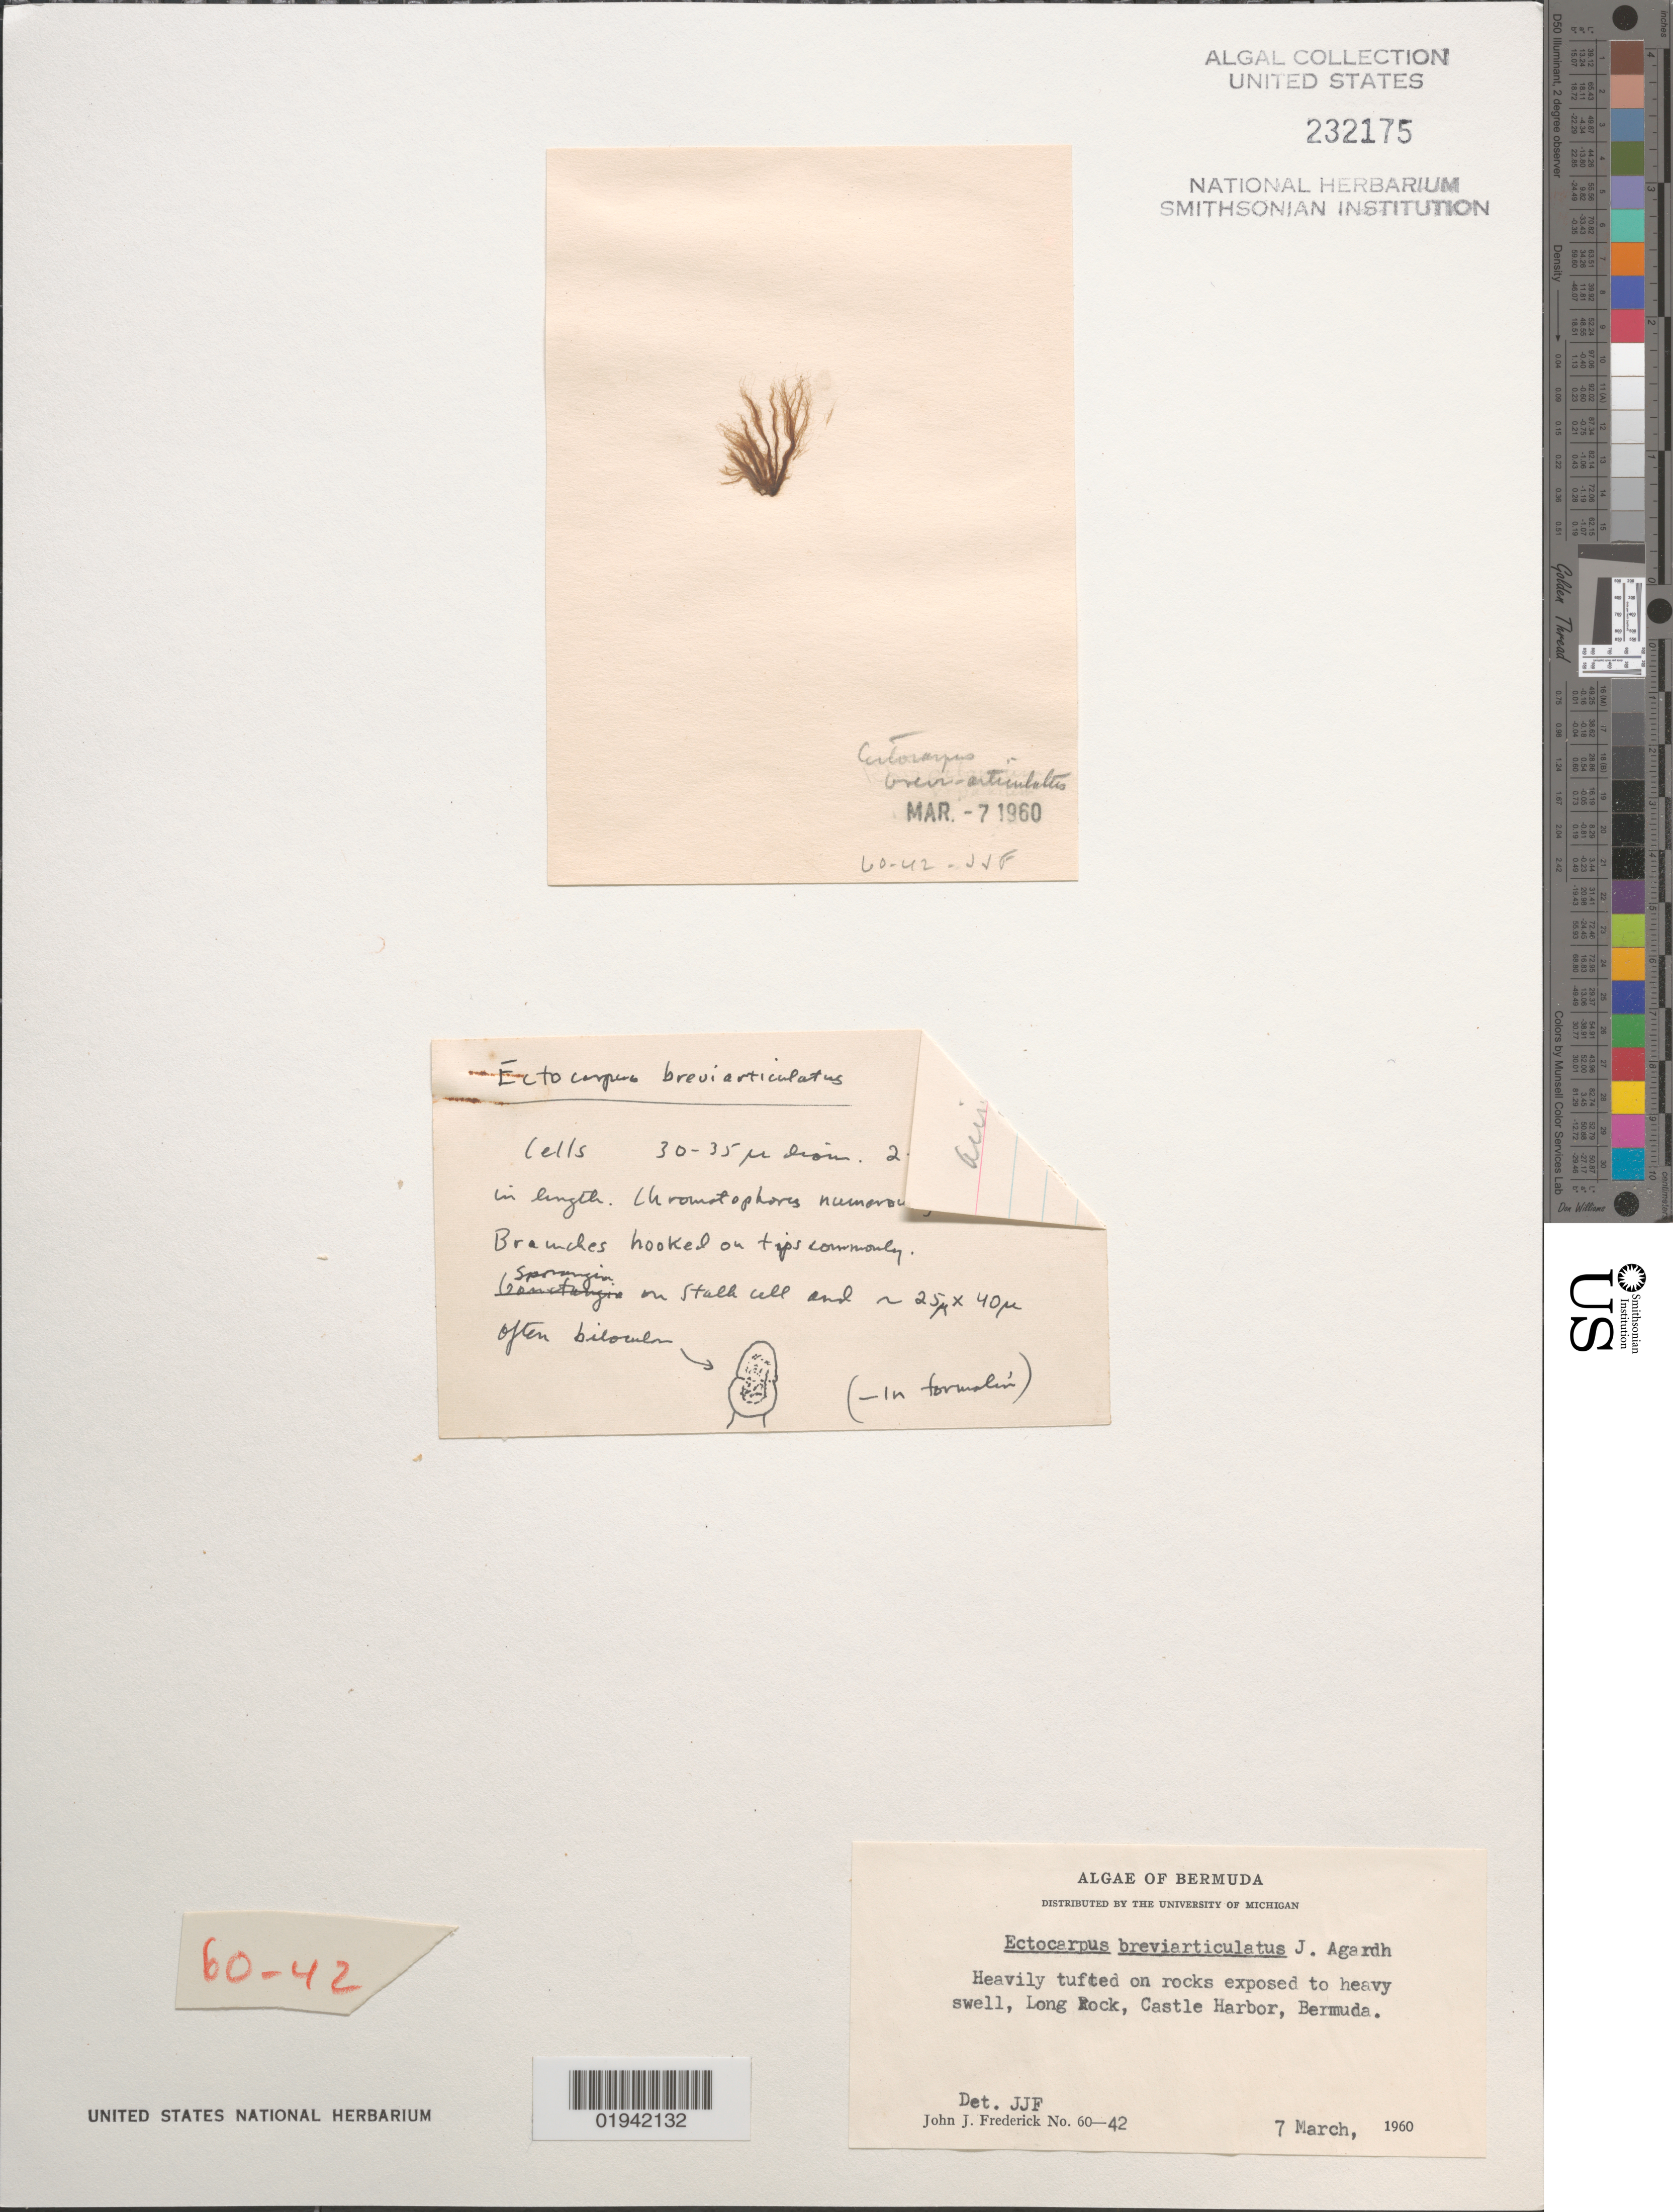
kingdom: Chromista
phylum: Ochrophyta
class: Phaeophyceae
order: Scytothamnales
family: Asteronemataceae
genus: Asteronema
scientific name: Asteronema breviarticulatum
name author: (J. Agardh) Ouriques & Bouzon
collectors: J. Frederick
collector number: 60-42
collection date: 1960-03-07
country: Bermuda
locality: Long Rock, Castle Harbor.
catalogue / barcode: US 232175